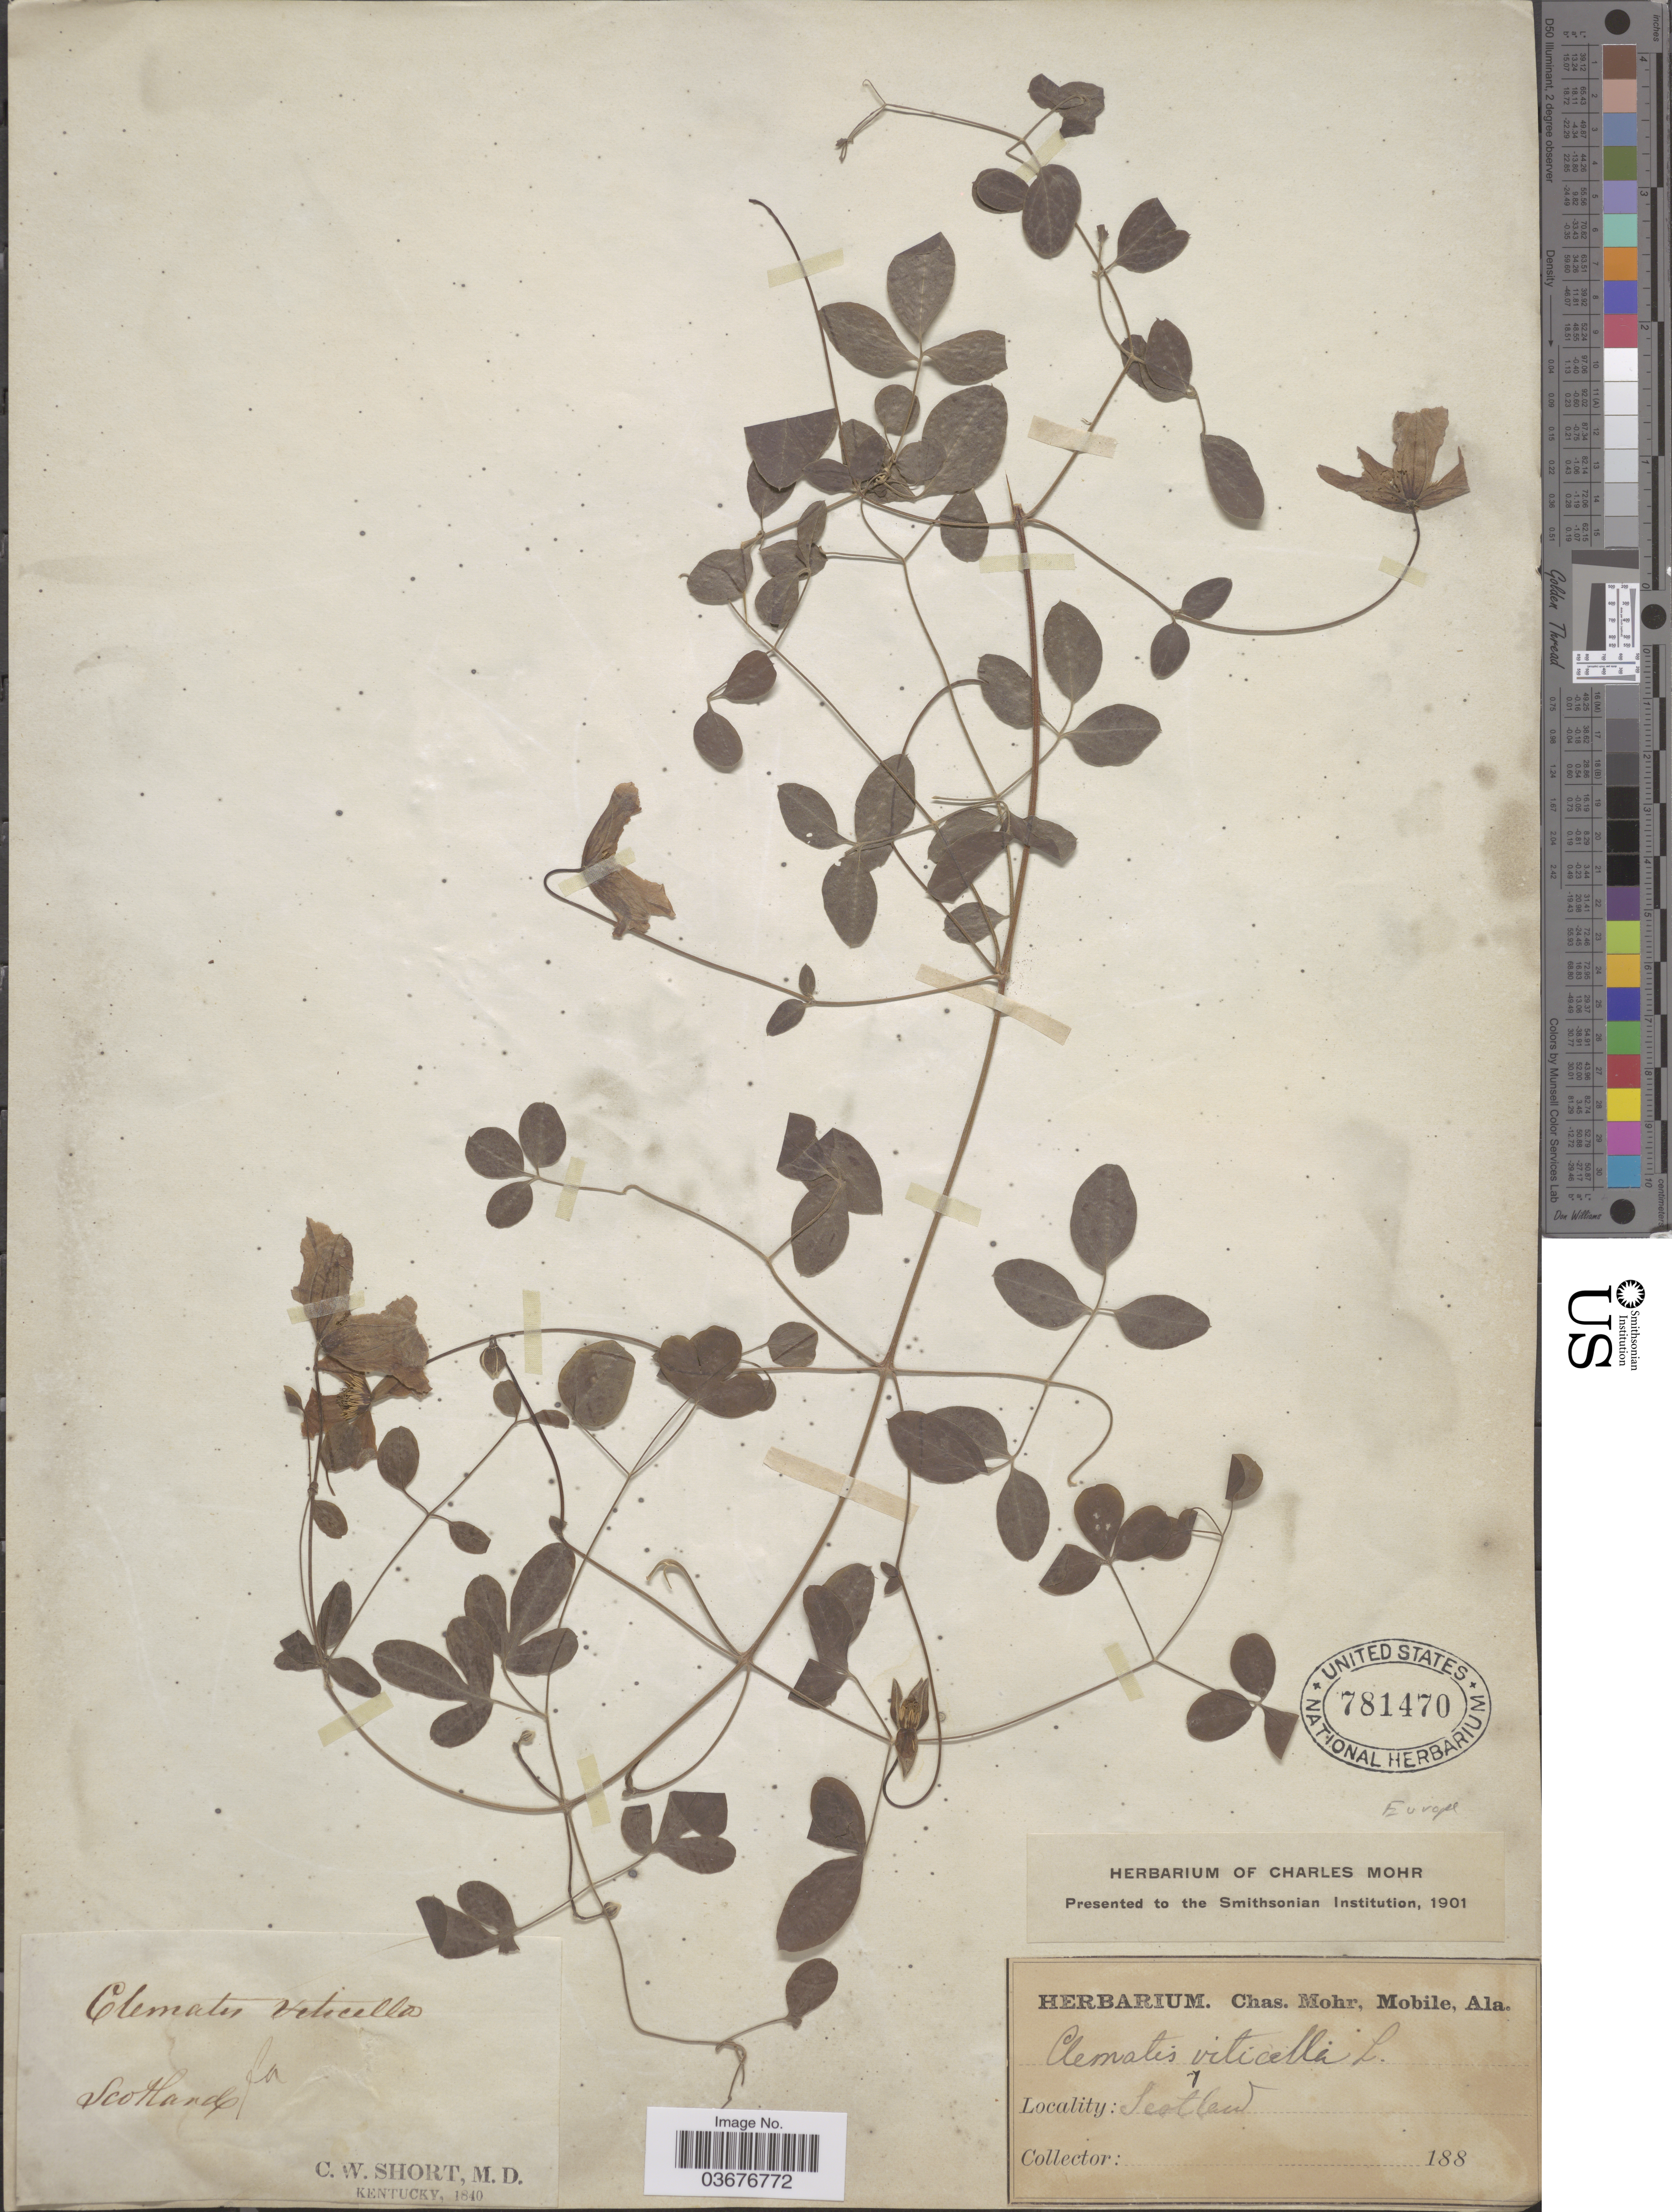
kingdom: Plantae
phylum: Tracheophyta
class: Magnoliopsida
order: Ranunculales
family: Ranunculaceae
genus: Clematis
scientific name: Clematis viticella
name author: L.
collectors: C. W. Short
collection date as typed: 188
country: United Kingdom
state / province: Scotland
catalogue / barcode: US 781470